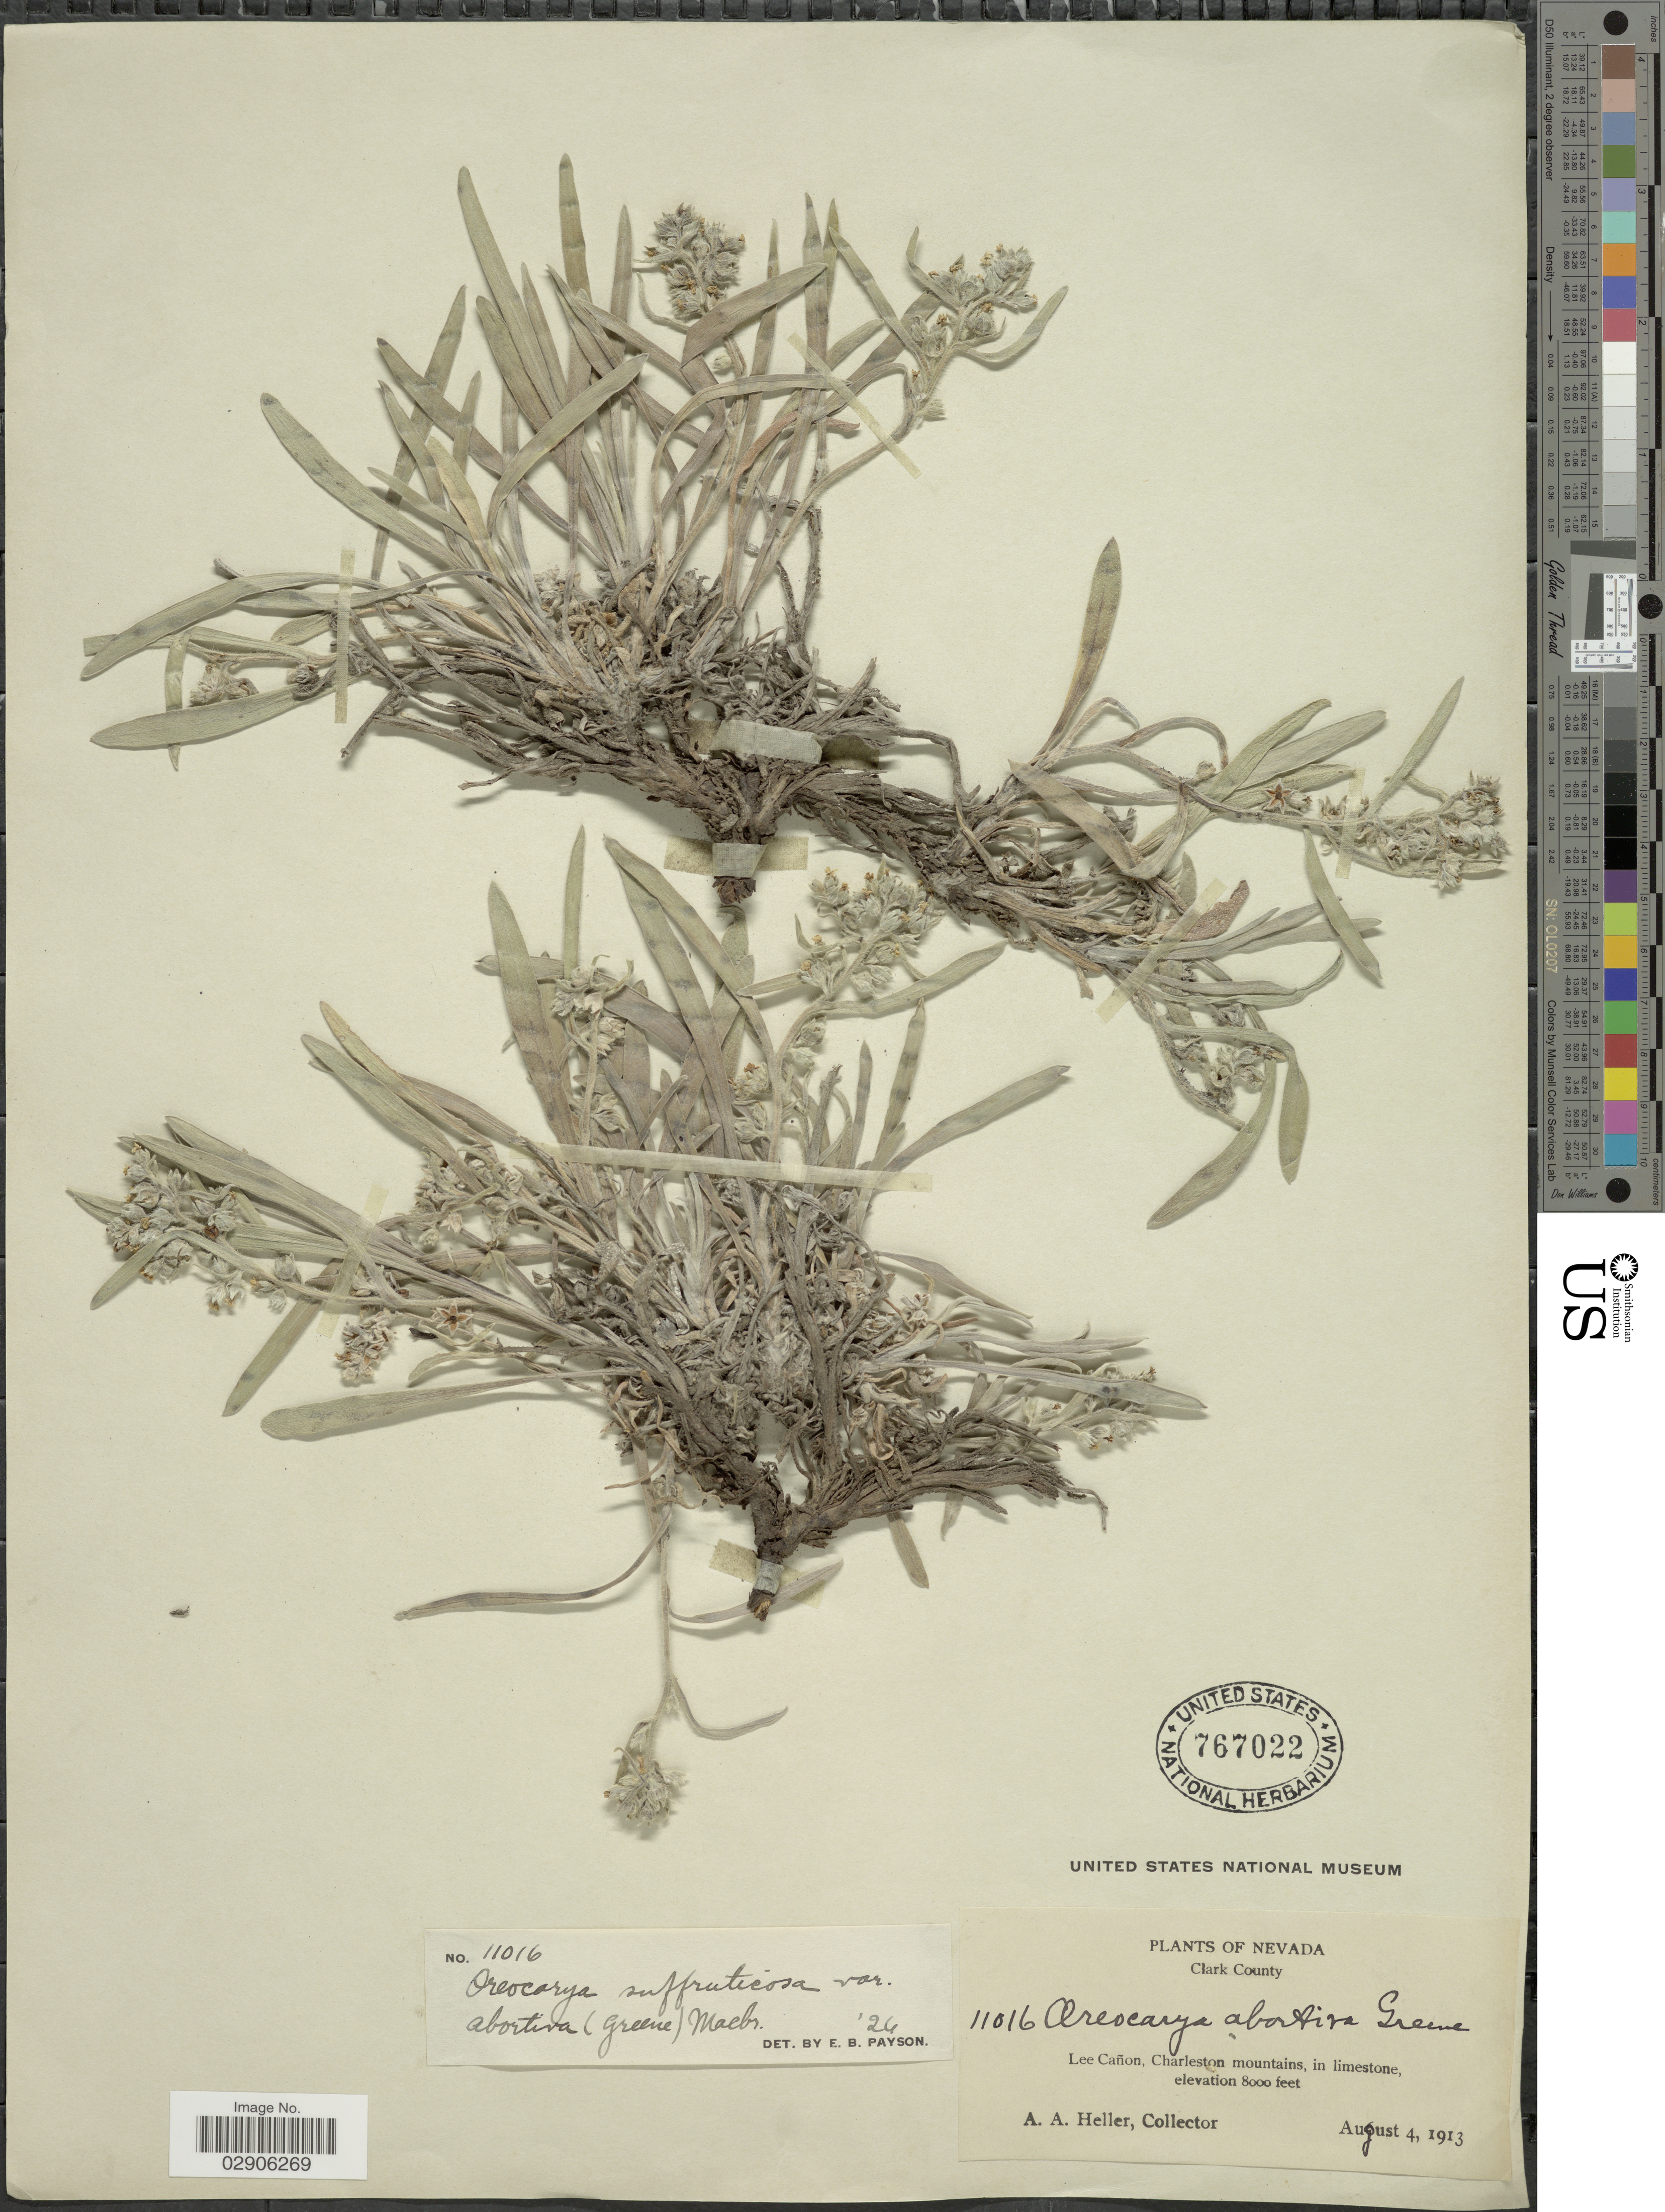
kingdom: Plantae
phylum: Tracheophyta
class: Magnoliopsida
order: Boraginales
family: Boraginaceae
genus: Oreocarya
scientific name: Oreocarya abortiva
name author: Greene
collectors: A. A. Heller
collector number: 11016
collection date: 1913-08-04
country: United States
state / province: Nevada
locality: Clark County, Lee Cañon, Charleston mountains, in limestone.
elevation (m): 2438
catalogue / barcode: US 767022